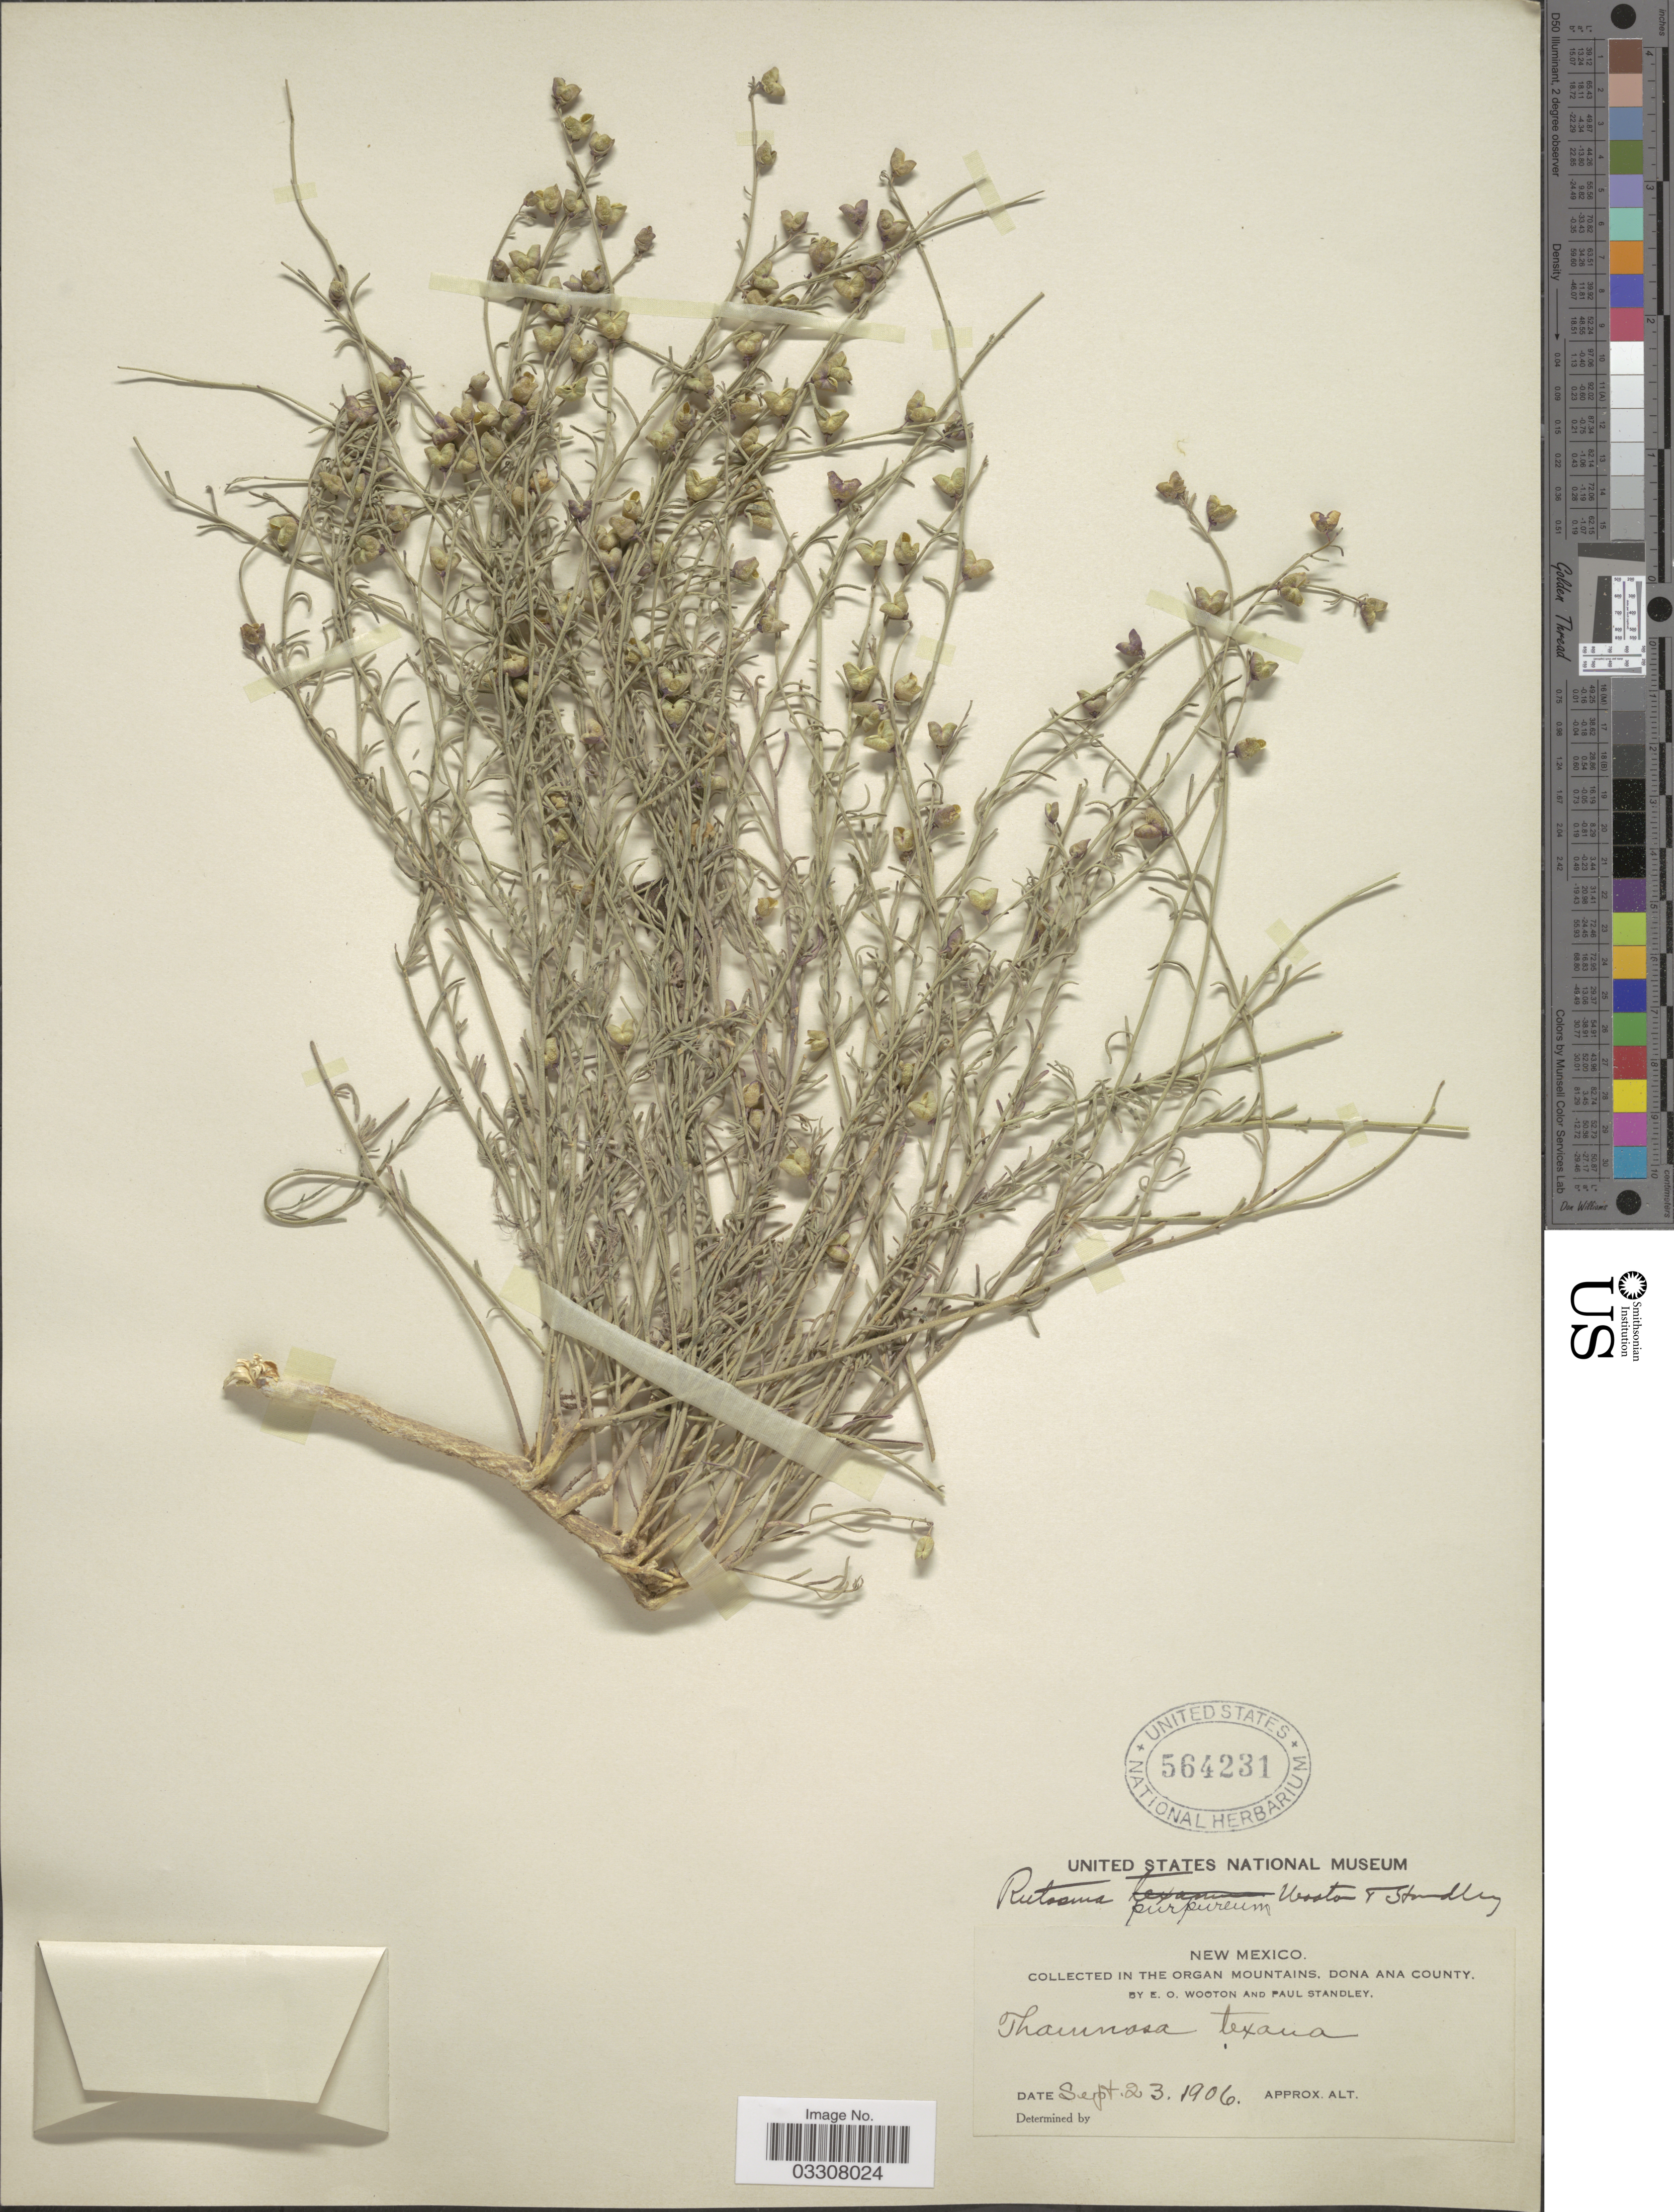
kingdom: Plantae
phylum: Tracheophyta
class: Magnoliopsida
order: Sapindales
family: Rutaceae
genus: Thamnosma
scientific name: Thamnosma texana var. purpurea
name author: (Wooton & Standl.) Woodruff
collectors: E. O. Wooton & P. C. Standley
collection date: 1906-09-23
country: United States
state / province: New Mexico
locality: The Organ Mountains, Dona Ana County.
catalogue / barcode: US 564231